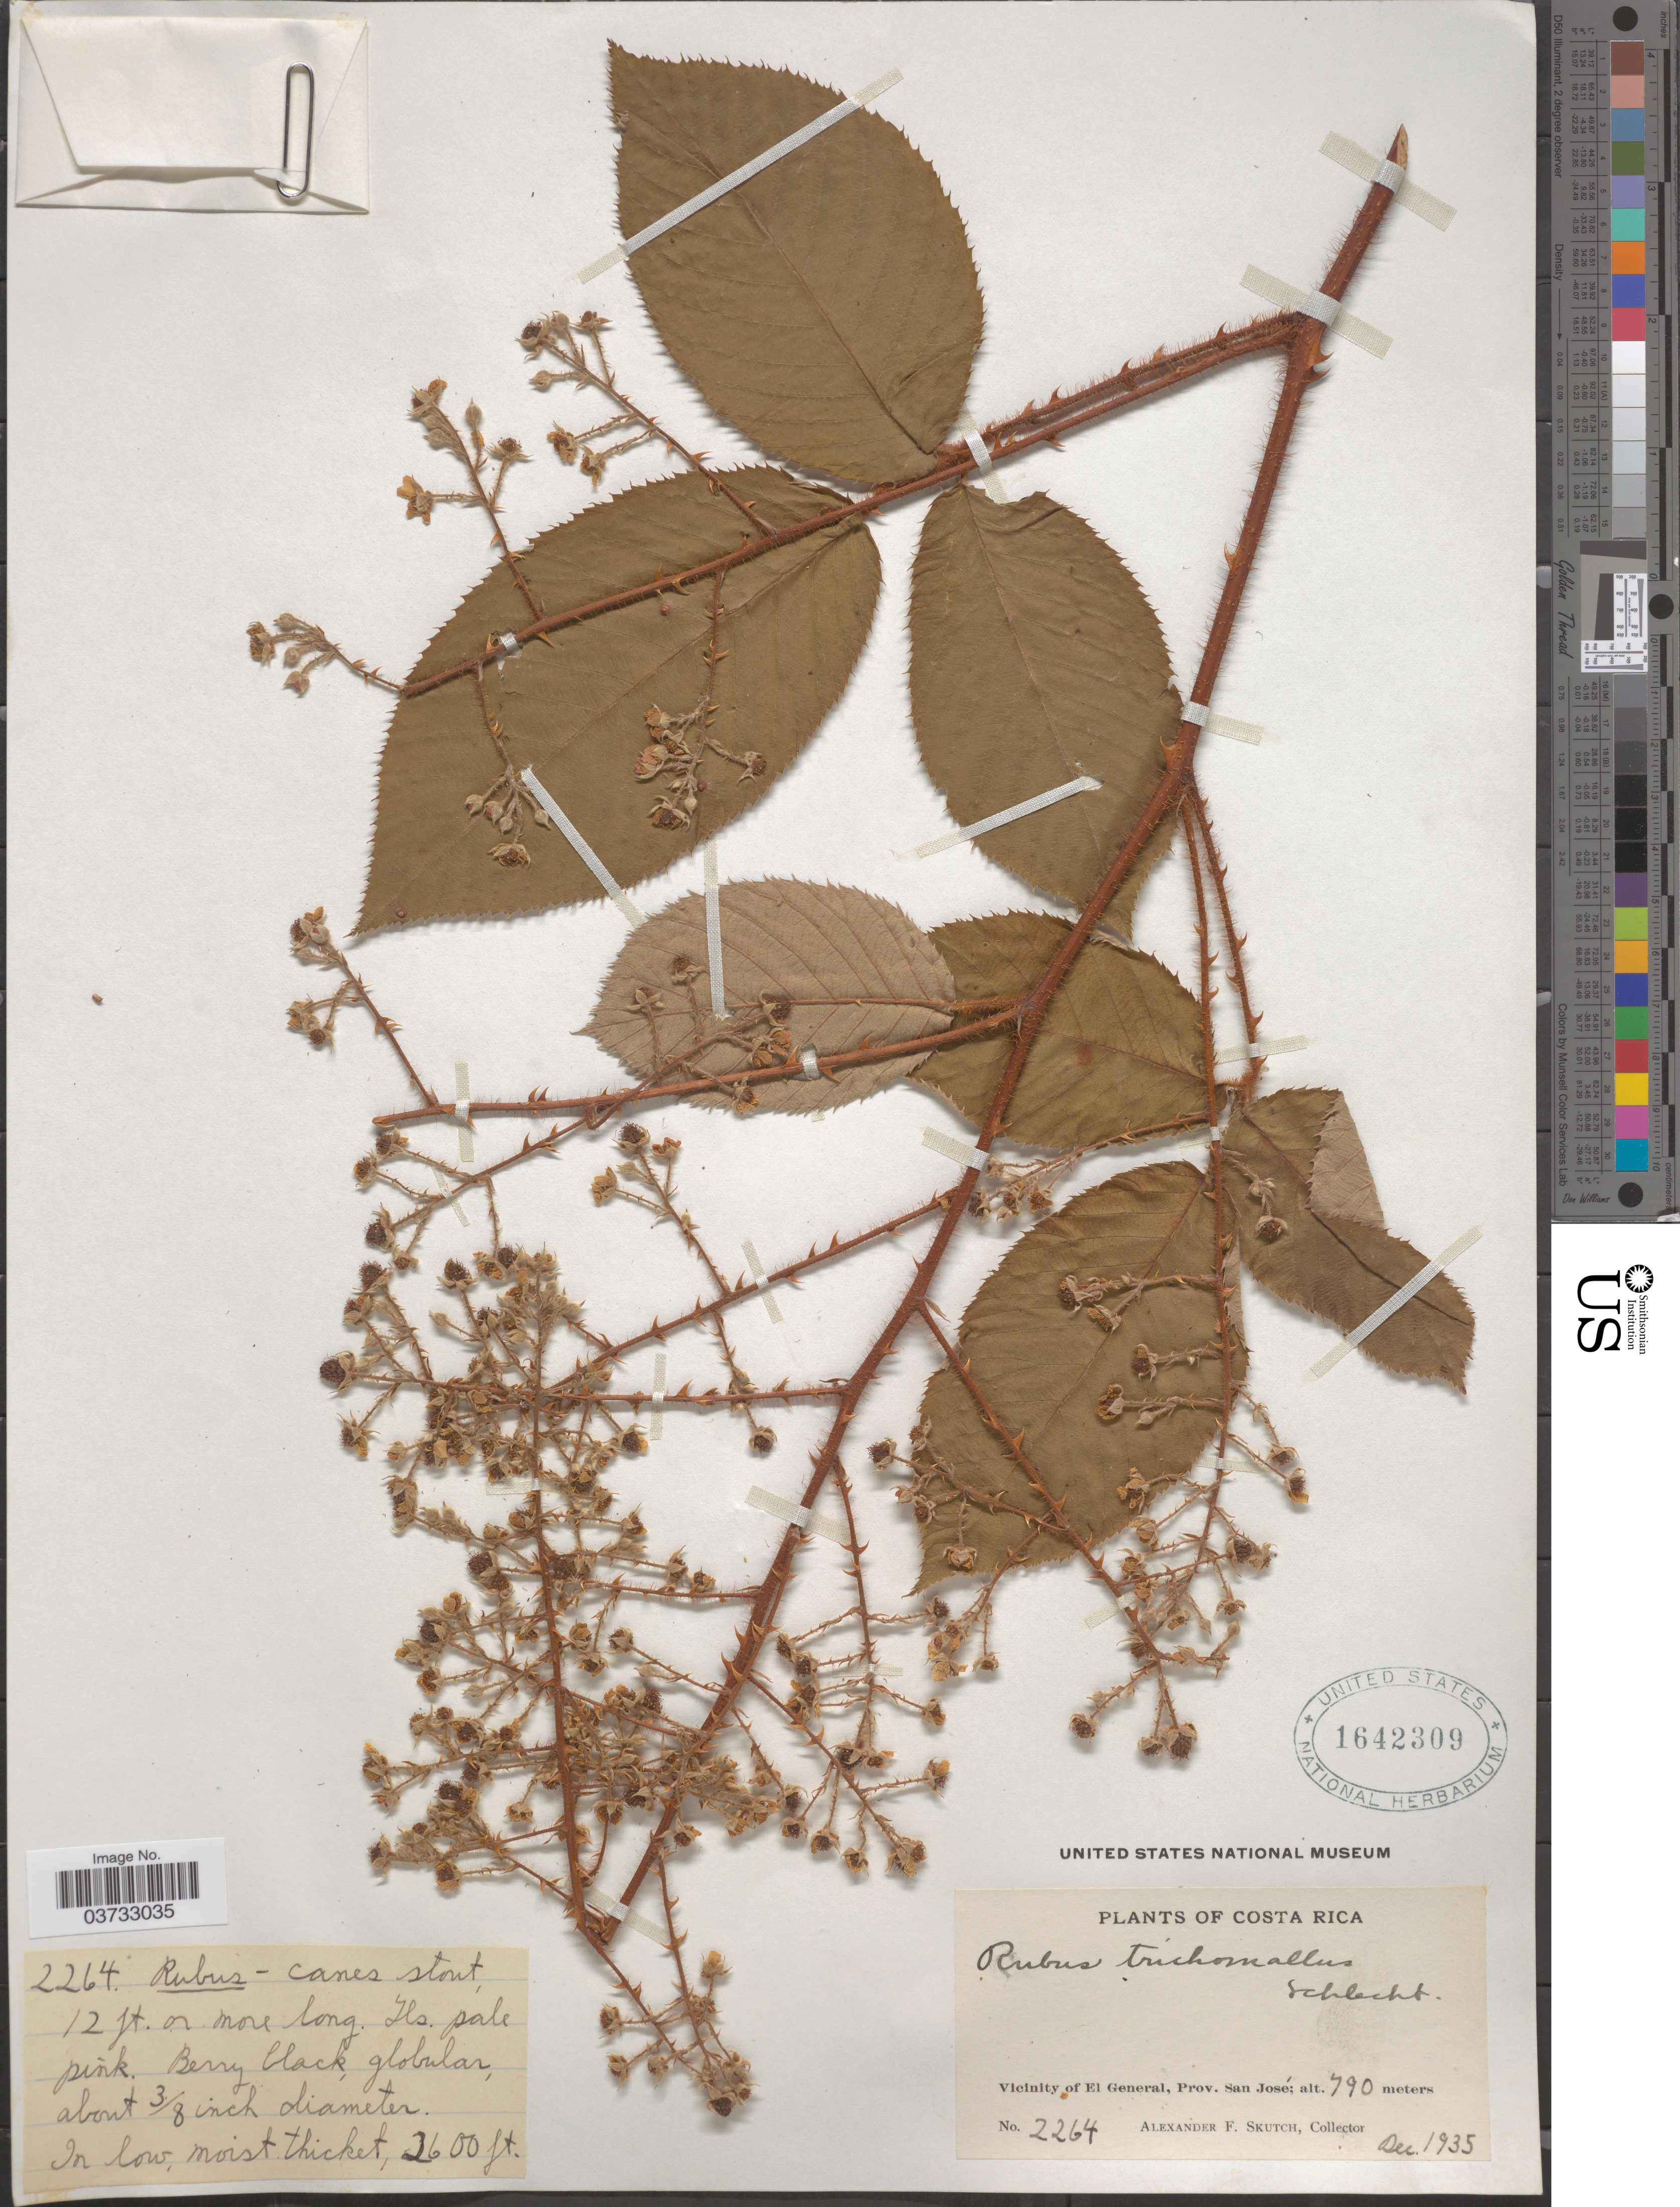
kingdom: Plantae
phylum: Tracheophyta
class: Magnoliopsida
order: Rosales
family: Rosaceae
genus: Rubus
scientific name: Rubus trichomallus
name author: Schltdl.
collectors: A. F. Skutch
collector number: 2264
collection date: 1935-12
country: Costa Rica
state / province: San José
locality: Vicinity of El General.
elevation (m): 790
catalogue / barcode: US 1642309